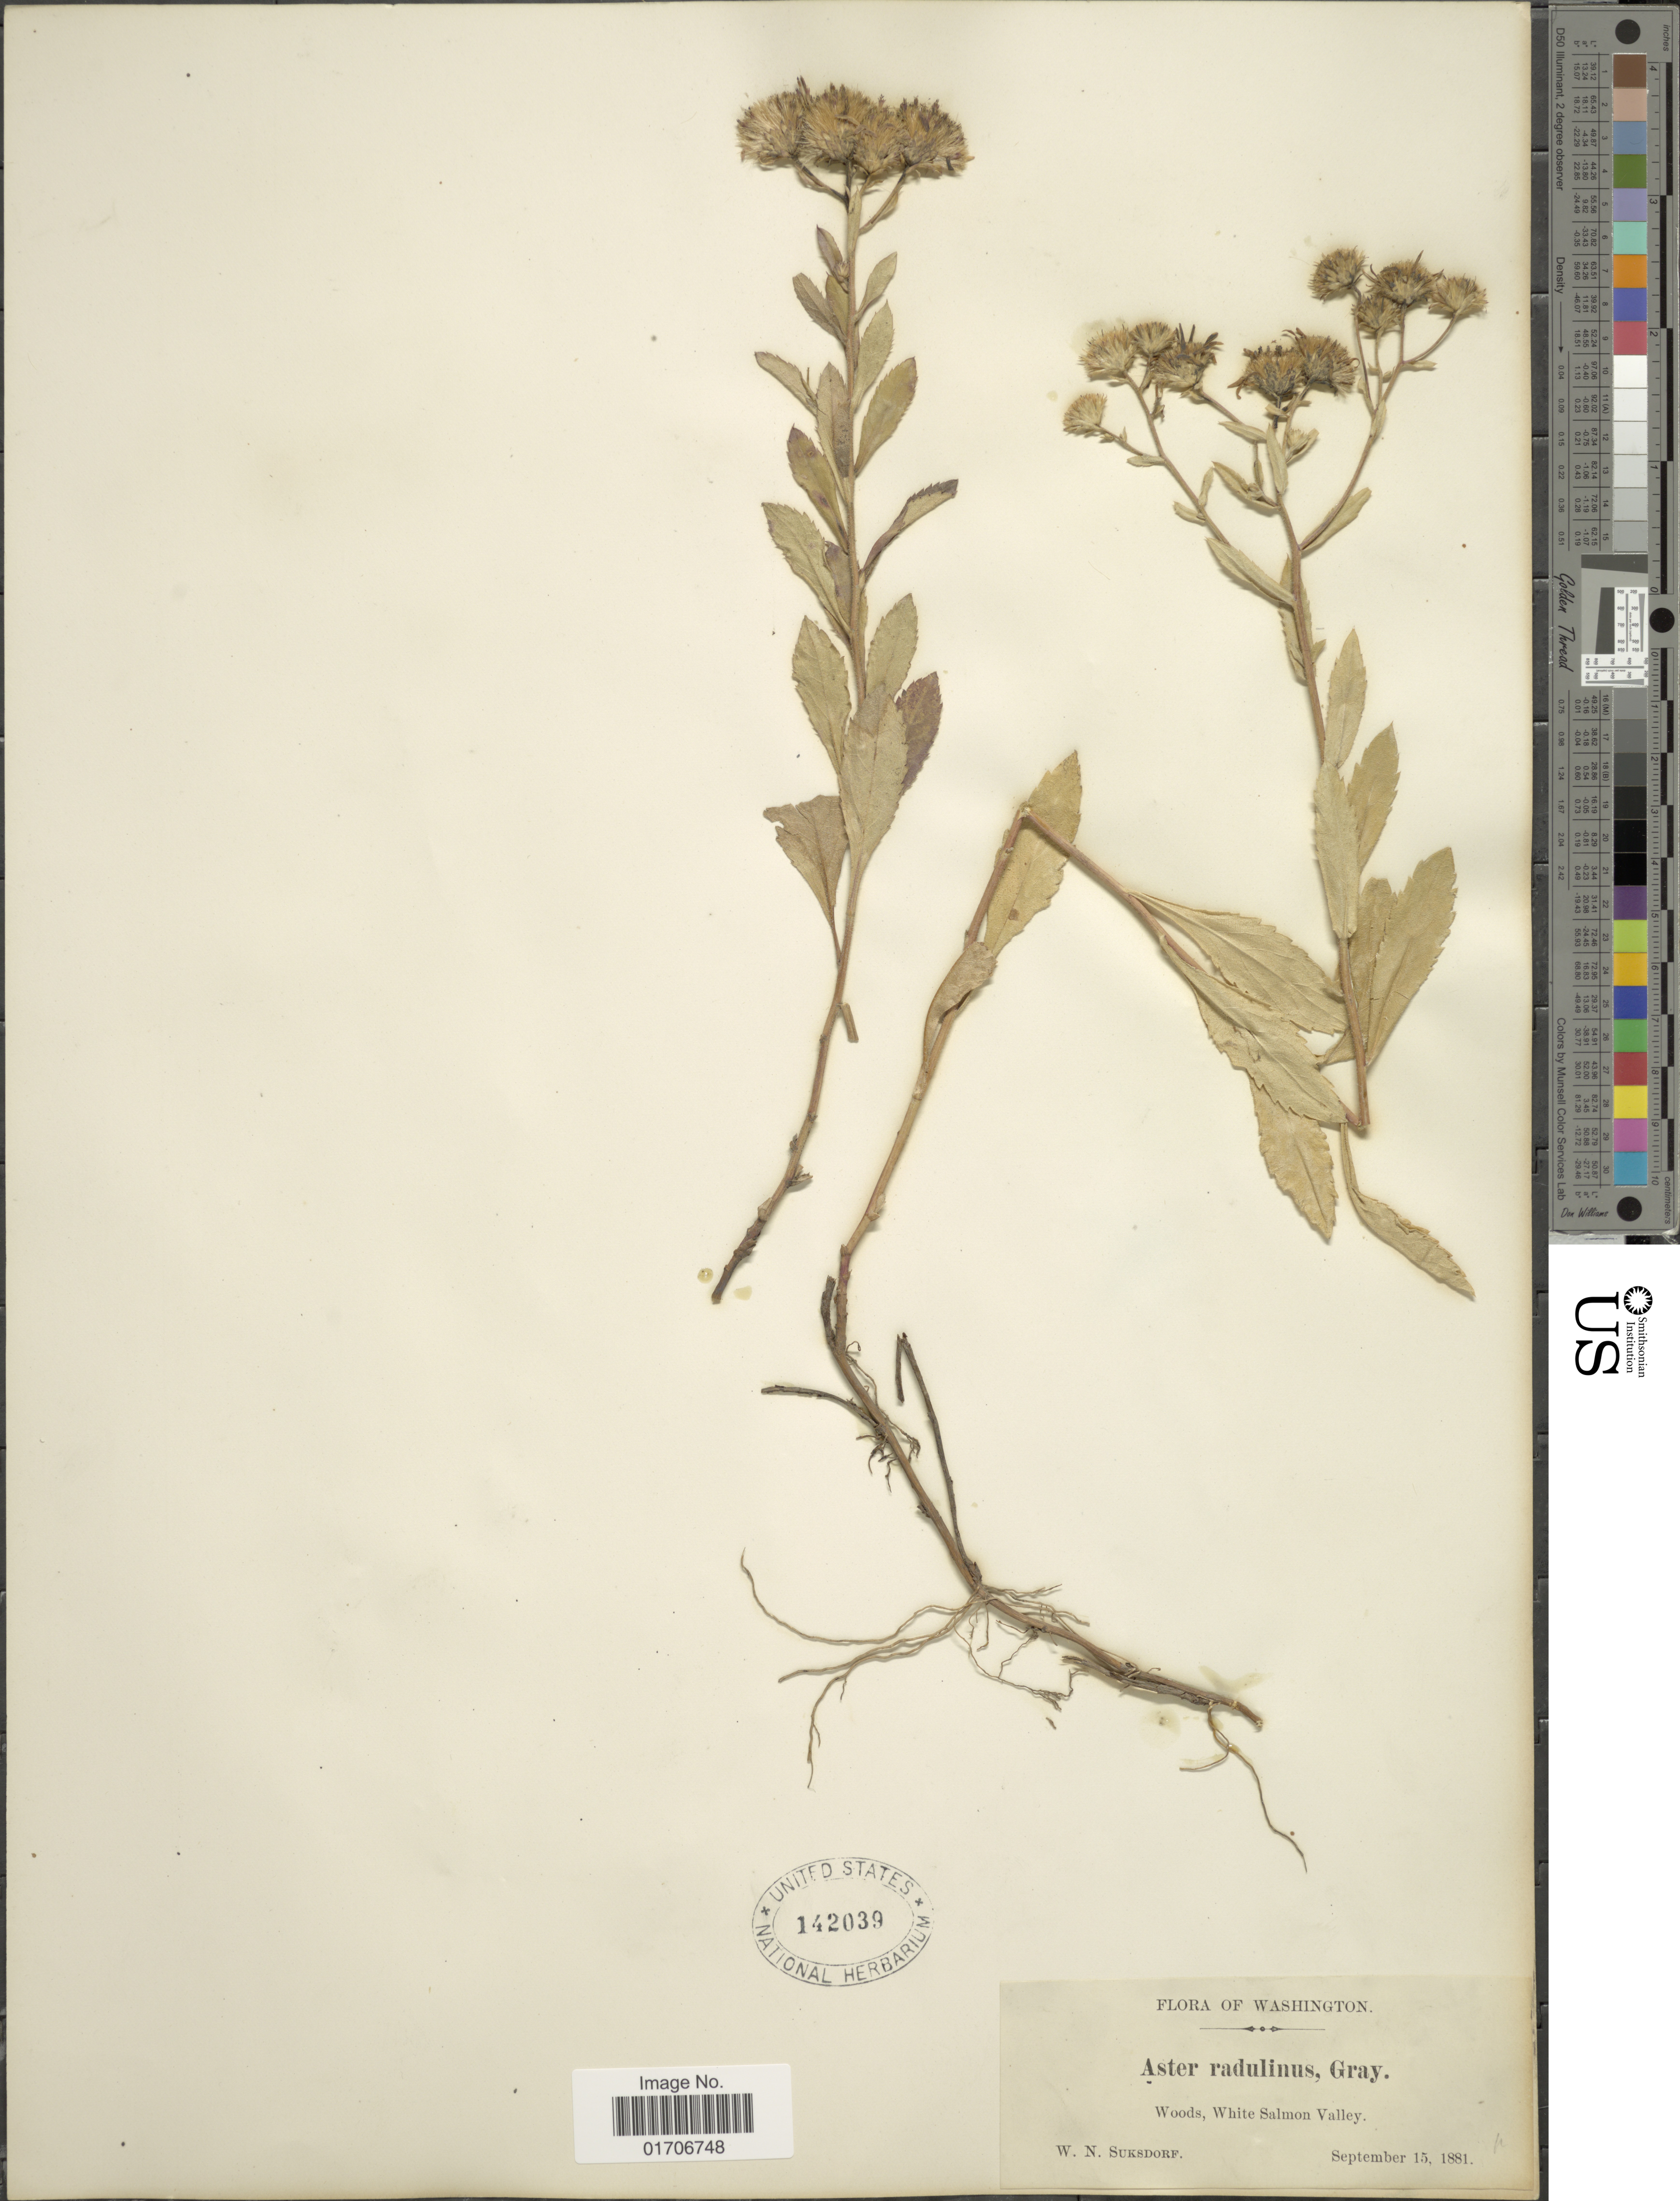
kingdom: Plantae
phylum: Tracheophyta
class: Magnoliopsida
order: Asterales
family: Asteraceae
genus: Eurybia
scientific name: Eurybia radulina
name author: (A. Gray) G.L. Nesom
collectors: W. N. Suksdorf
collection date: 1881-09-15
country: United States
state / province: Washington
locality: Woods, White Salmon Valley.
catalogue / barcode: US 142039